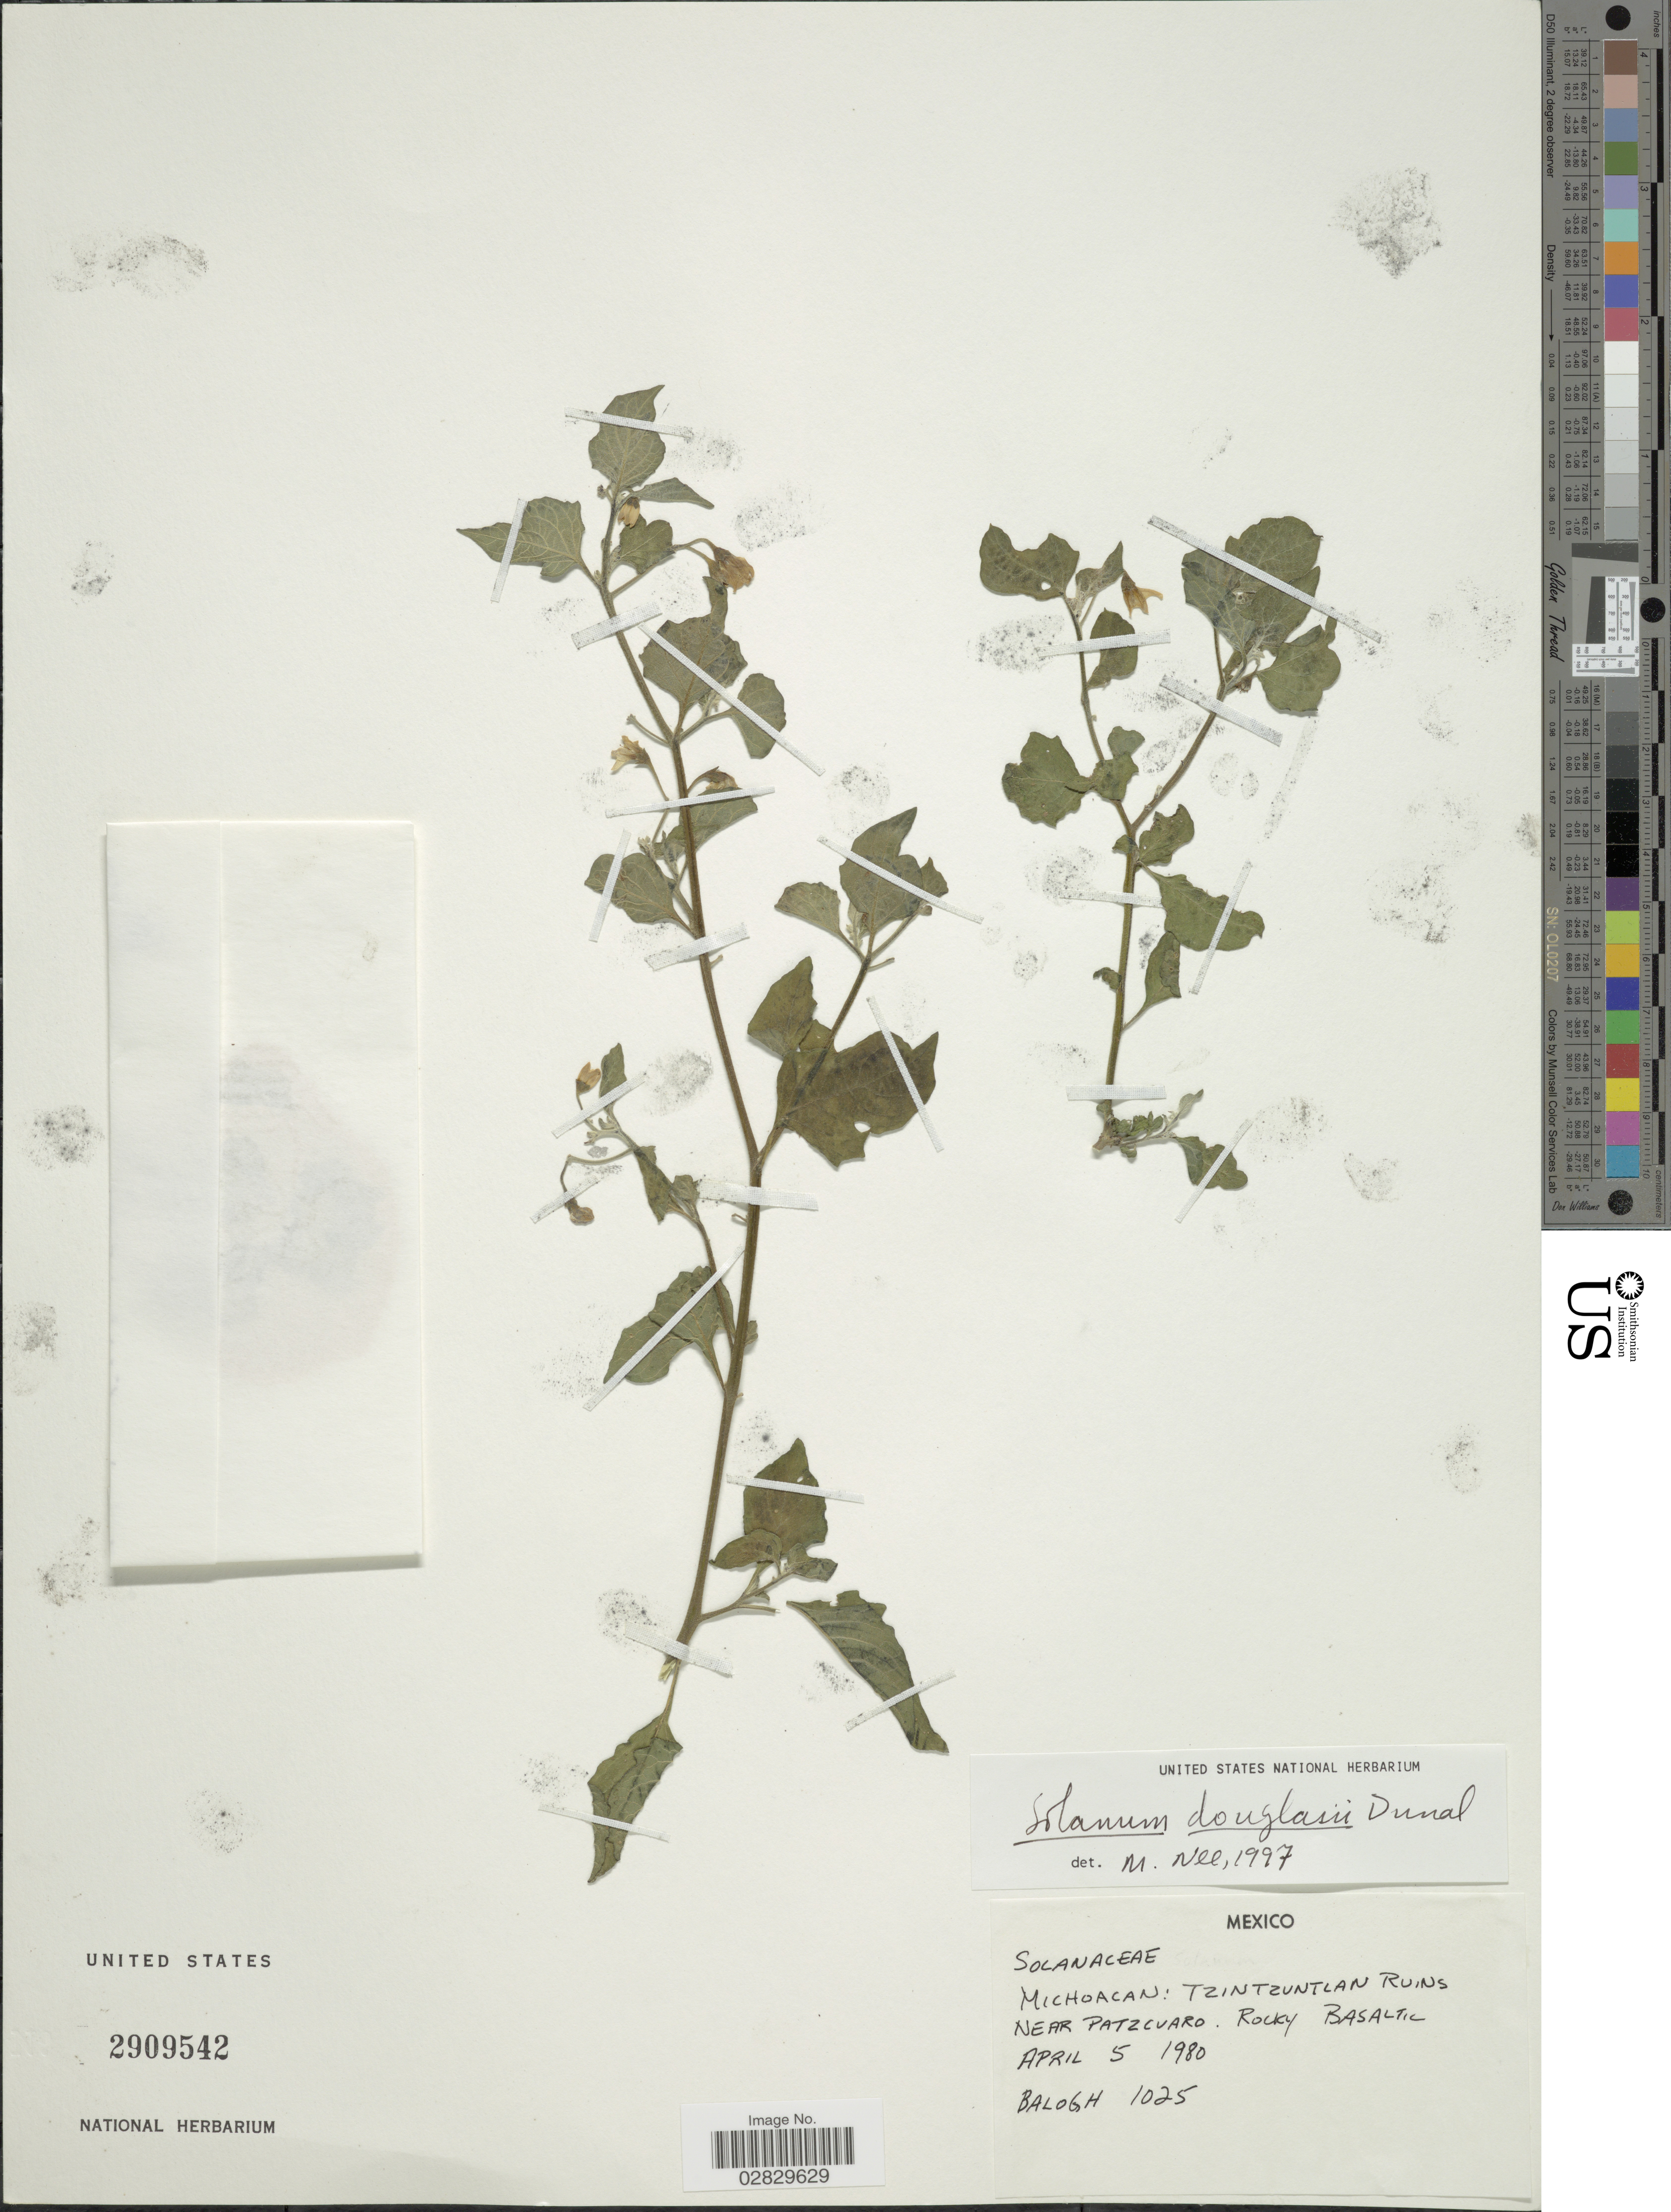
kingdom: Plantae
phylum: Tracheophyta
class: Magnoliopsida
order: Solanales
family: Solanaceae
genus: Solanum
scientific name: Solanum douglasii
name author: Dunal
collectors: -. Balogh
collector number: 1025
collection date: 1980-04-05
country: Mexico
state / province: Michoacán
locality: Tzintzuntlan Ruins near Patzcuaro.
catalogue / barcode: US 2909542